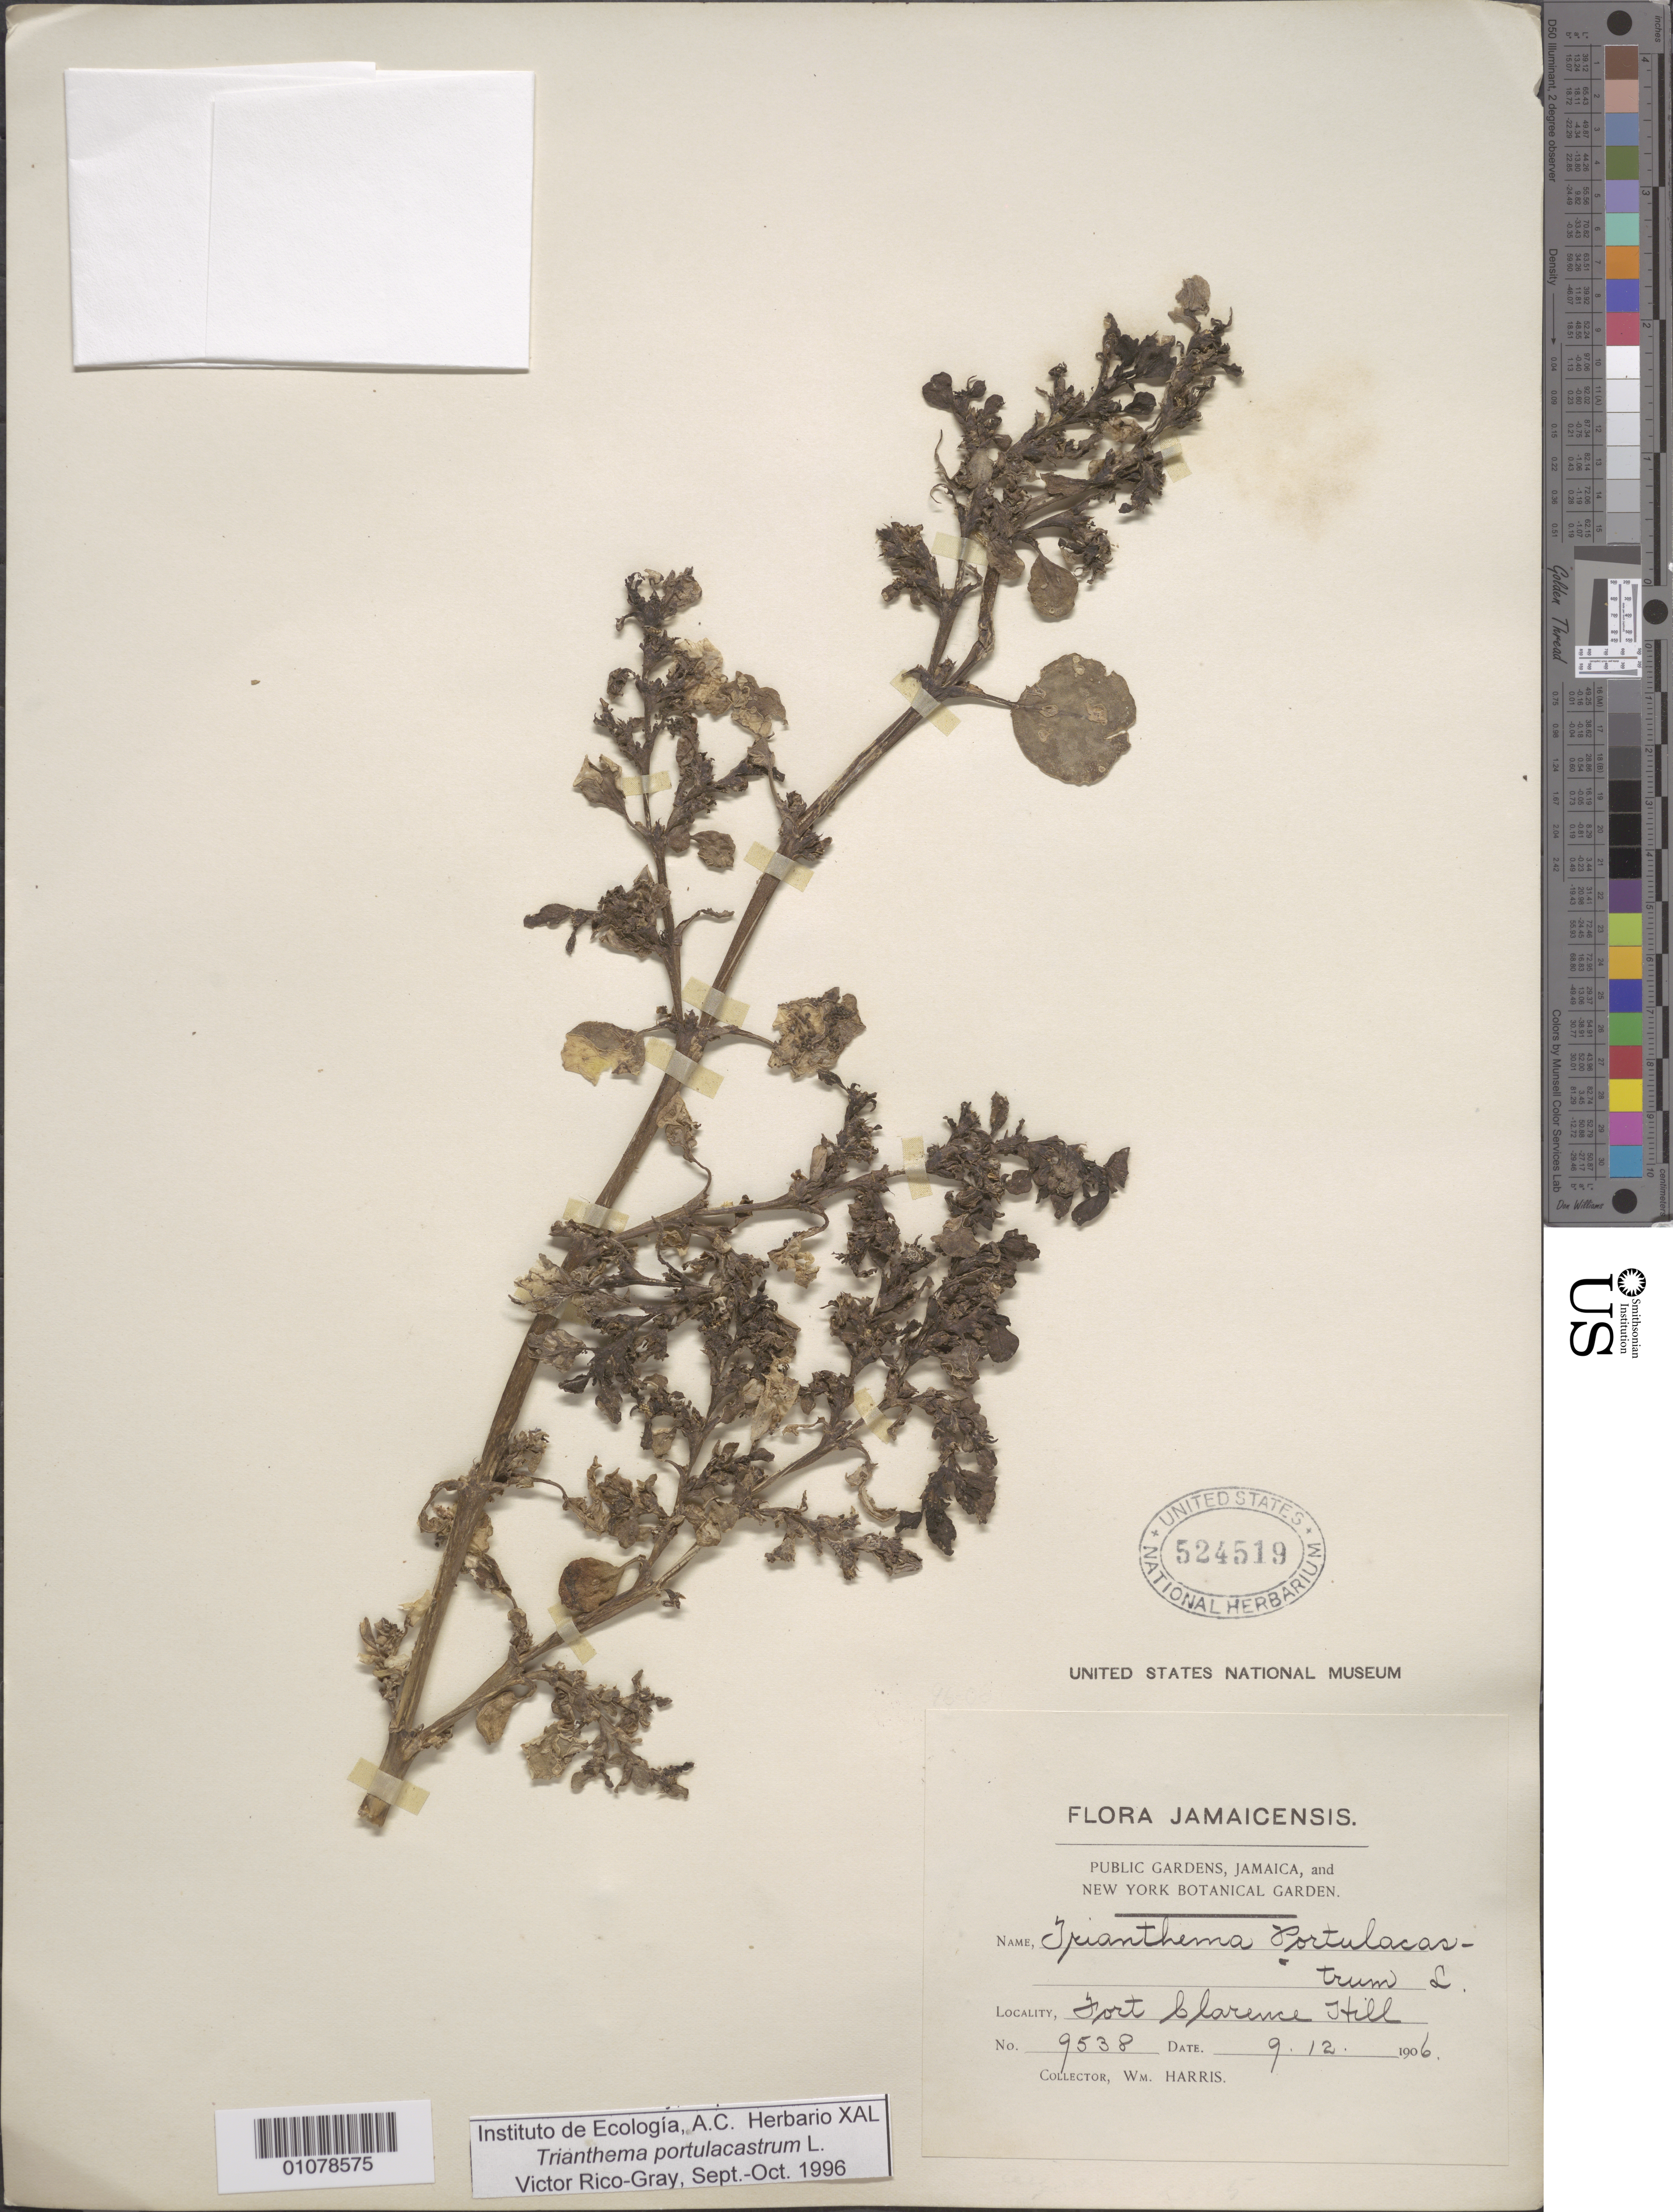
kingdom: Plantae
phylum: Tracheophyta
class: Magnoliopsida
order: Caryophyllales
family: Aizoaceae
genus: Trianthema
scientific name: Trianthema portulacastrum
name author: L.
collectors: W. Harris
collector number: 9538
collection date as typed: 09 Dec 1906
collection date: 1906-12-09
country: Jamaica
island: Jamaica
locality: Fort Clarence Hill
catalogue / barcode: US 524519